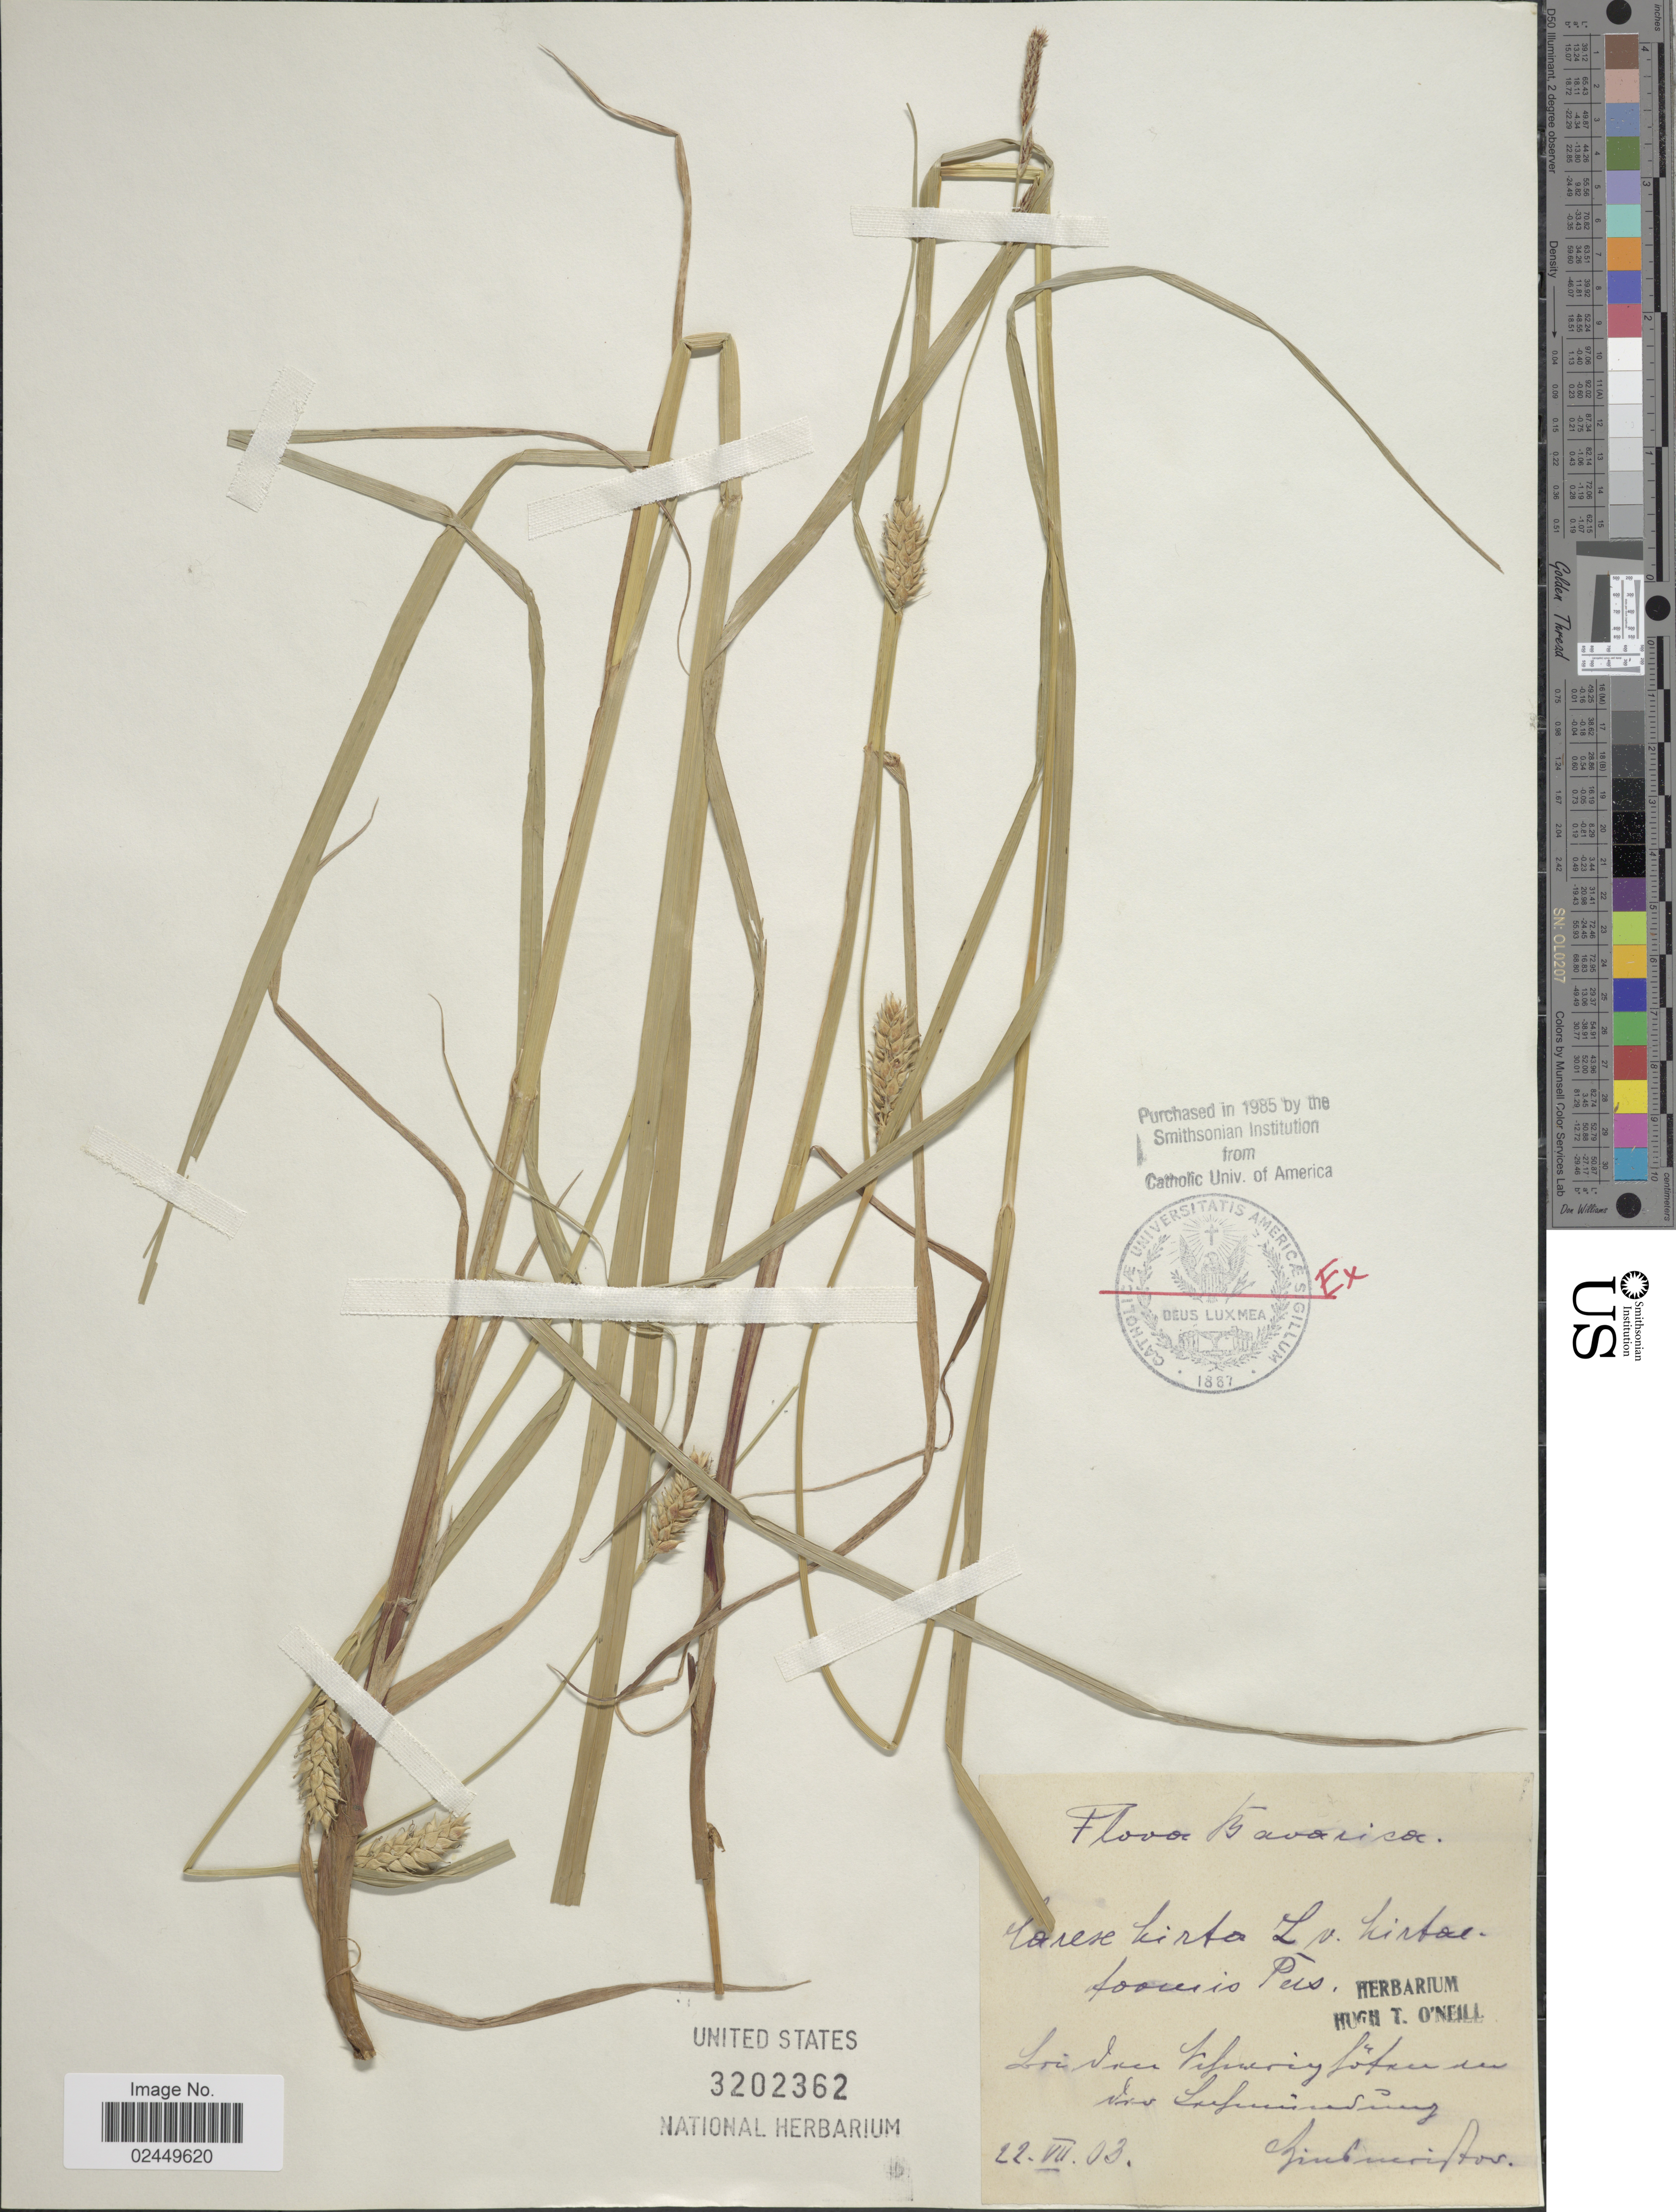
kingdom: Plantae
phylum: Tracheophyta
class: Liliopsida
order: Poales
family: Cyperaceae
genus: Carex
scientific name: Carex hirta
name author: L.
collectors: J. Zinsmeister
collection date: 1903-07-22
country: Germany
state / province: Bayern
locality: Bavarica. [illegible text]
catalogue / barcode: US 3202362